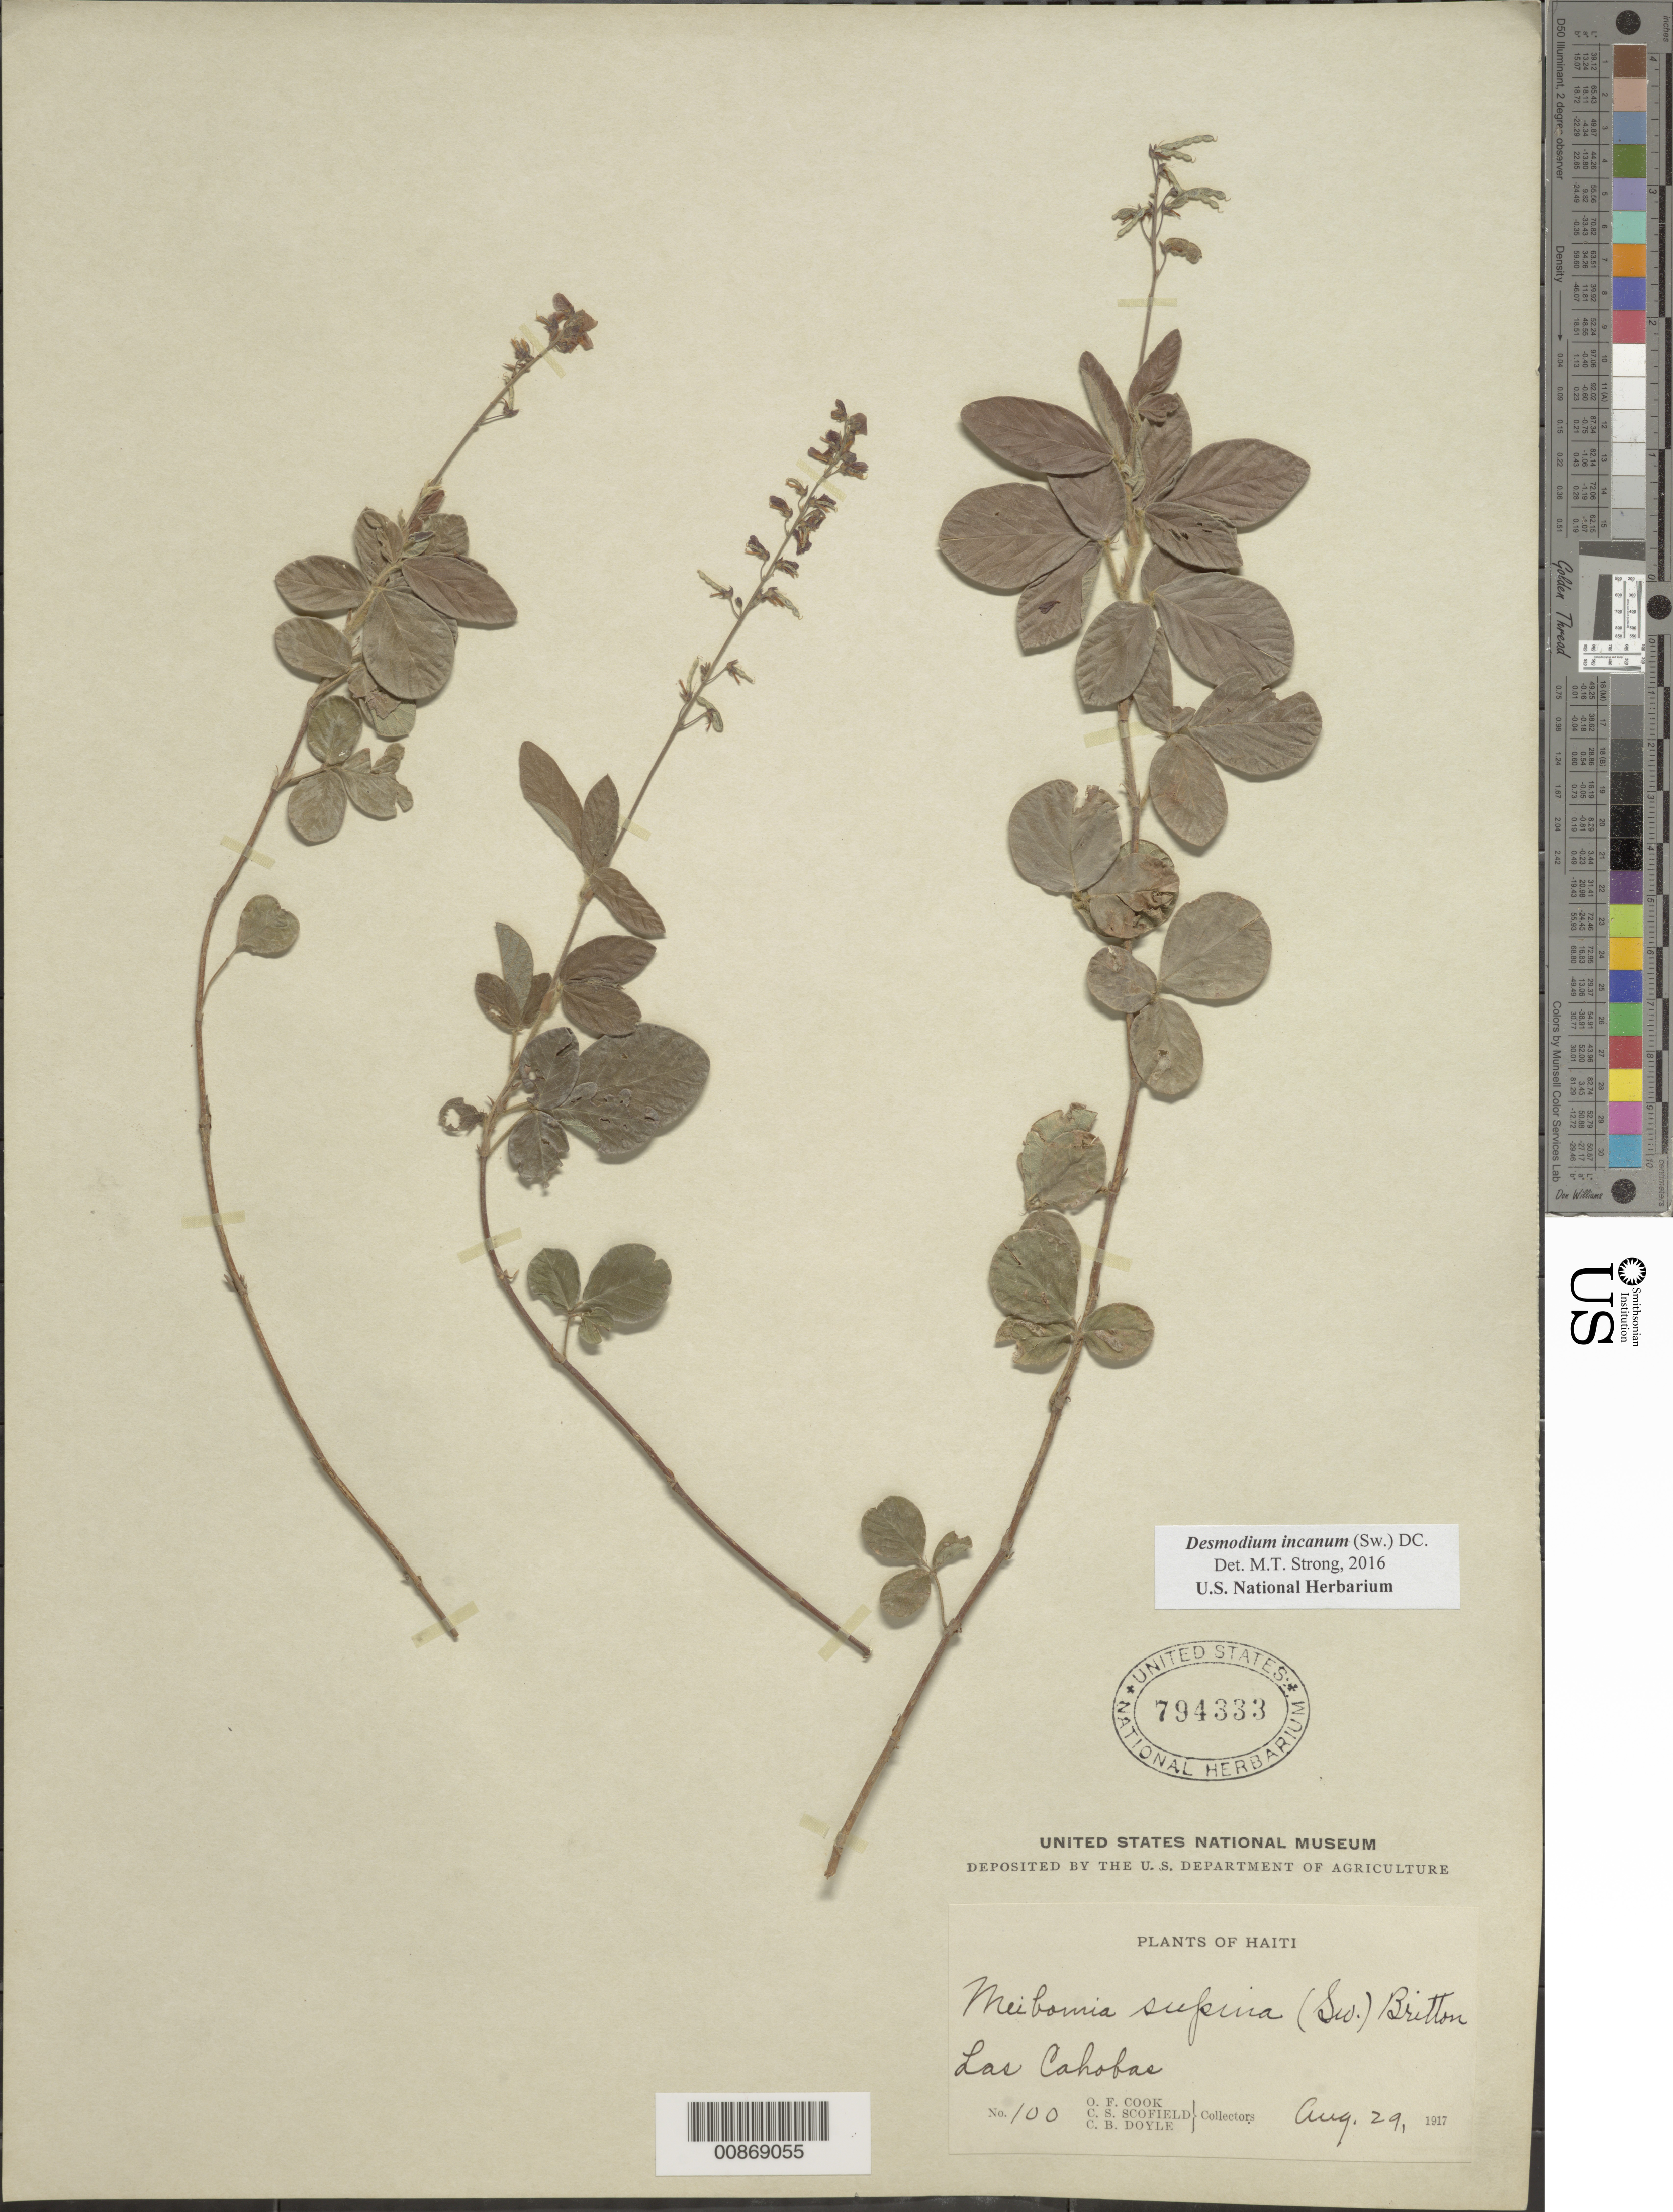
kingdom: Plantae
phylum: Tracheophyta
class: Magnoliopsida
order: Fabales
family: Fabaceae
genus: Desmodium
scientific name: Desmodium incanum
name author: (Sw.) DC.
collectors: O. F. Cook, C. Scofield & C. Doyle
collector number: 100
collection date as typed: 29 Aug 1917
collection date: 1917-08-29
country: Haiti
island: Hispaniola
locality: Las Cahobas.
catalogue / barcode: US 794333